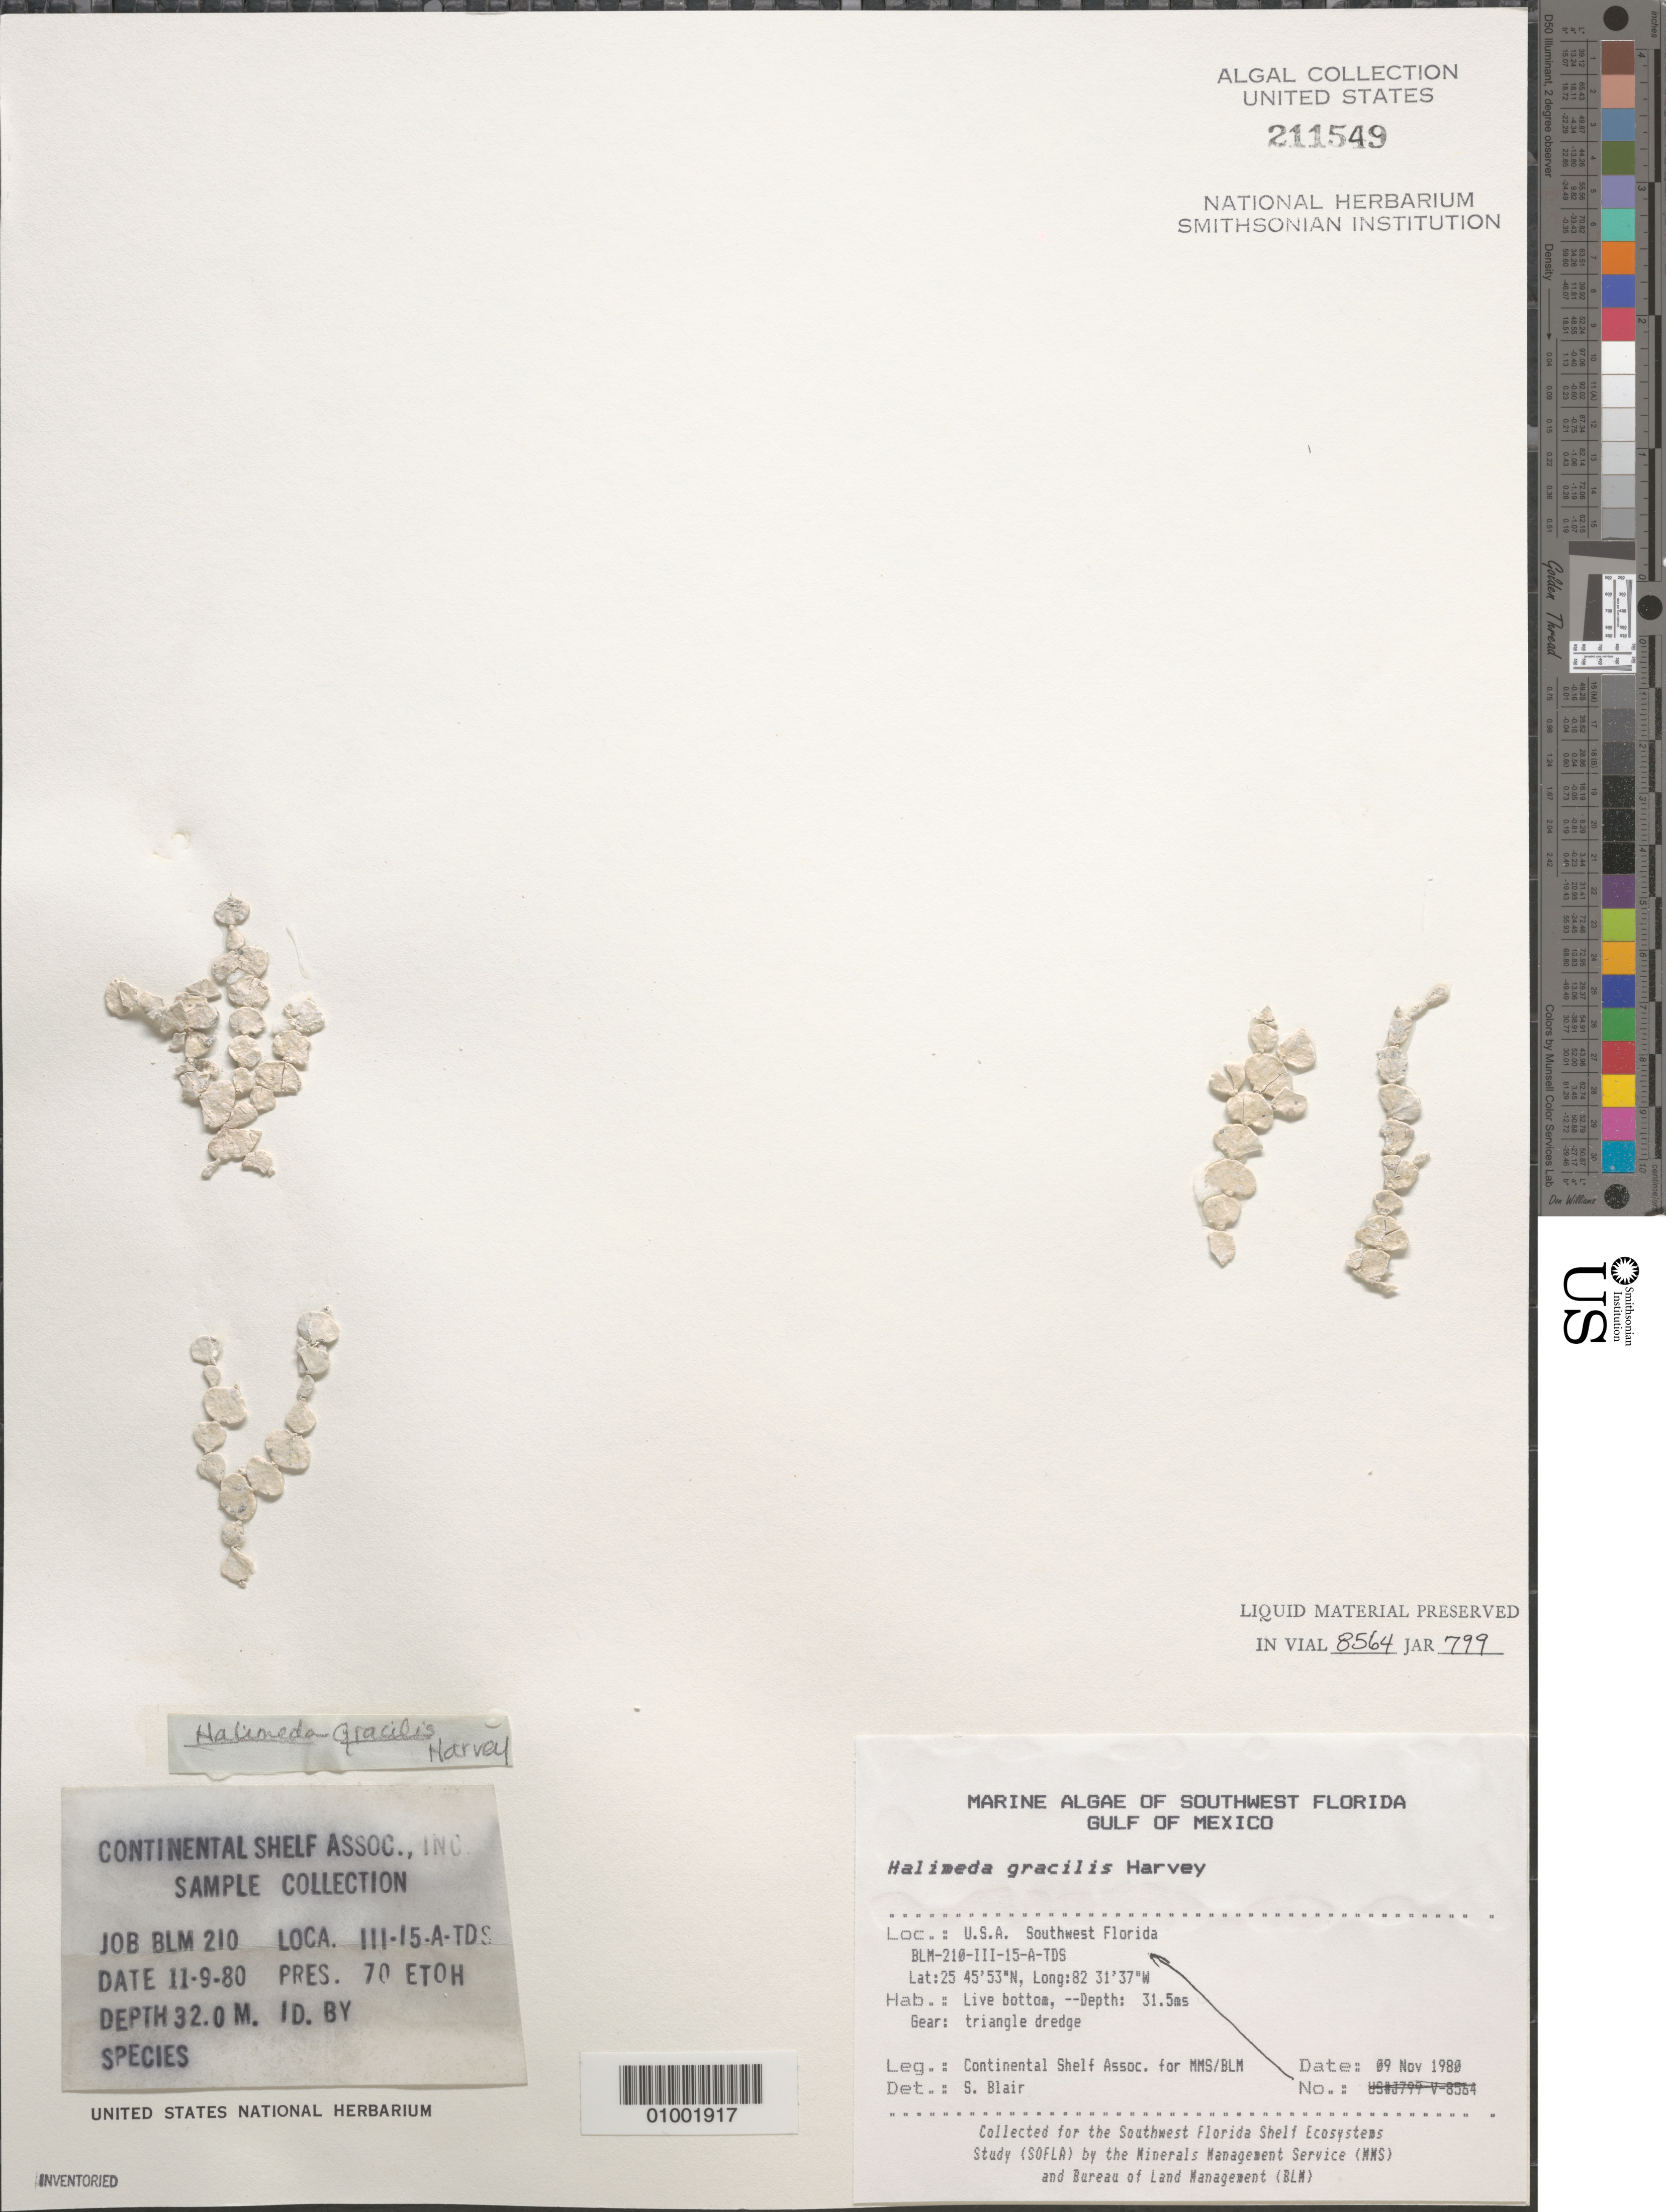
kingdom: Plantae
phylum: Chlorophyta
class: Ulvophyceae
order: Bryopsidales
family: Halimedaceae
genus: Halimeda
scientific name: Halimeda gracilis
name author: Harv. ex J. Agardh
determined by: Blair, S. M.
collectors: Continental Shelf Associates for the MMS/BLM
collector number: BLM-210-III-15-A-TDS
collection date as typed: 09 Nov 1980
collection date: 1980-11-09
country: United States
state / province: Florida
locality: Gulf of Mexico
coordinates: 25 45'53"N, 82 31'37"W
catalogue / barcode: US 211549